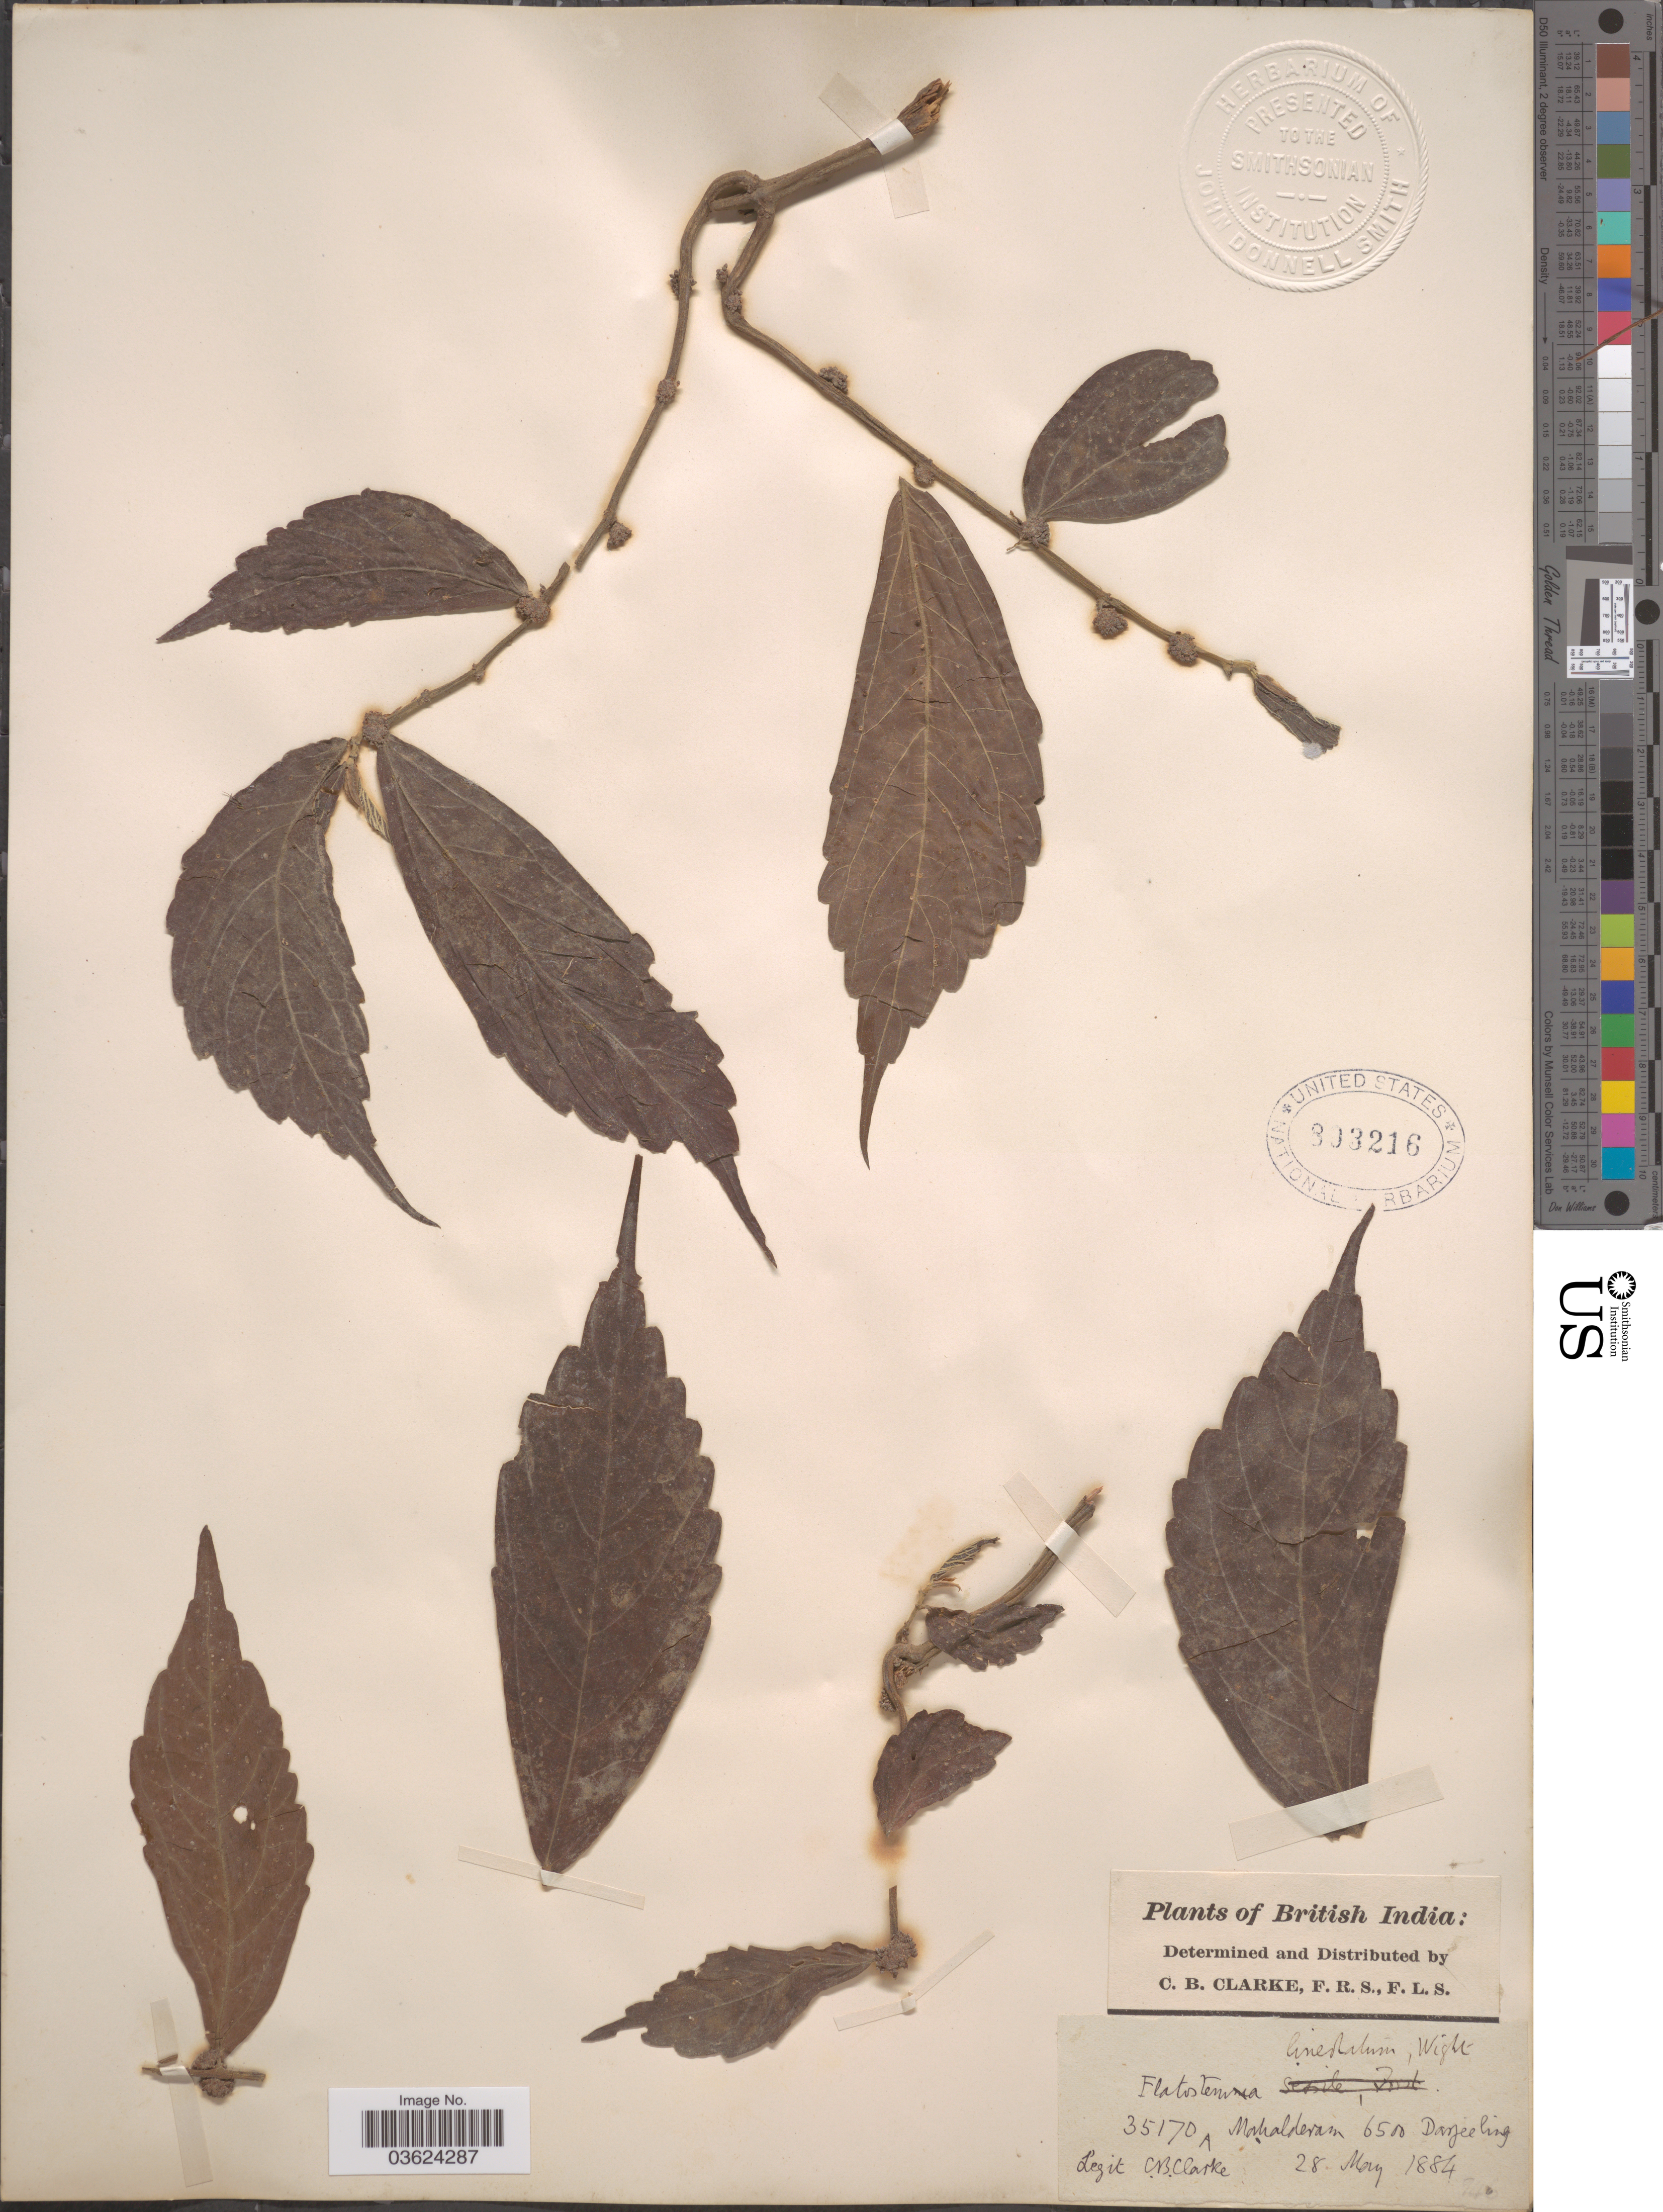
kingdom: Plantae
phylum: Tracheophyta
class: Magnoliopsida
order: Rosales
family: Urticaceae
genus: Elatostema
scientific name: Elatostema lineolatum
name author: Wight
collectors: C. B. Clarke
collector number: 35170A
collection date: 1884-05-28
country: India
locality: British India. Mahalderam. Darjeeling.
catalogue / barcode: US 893216